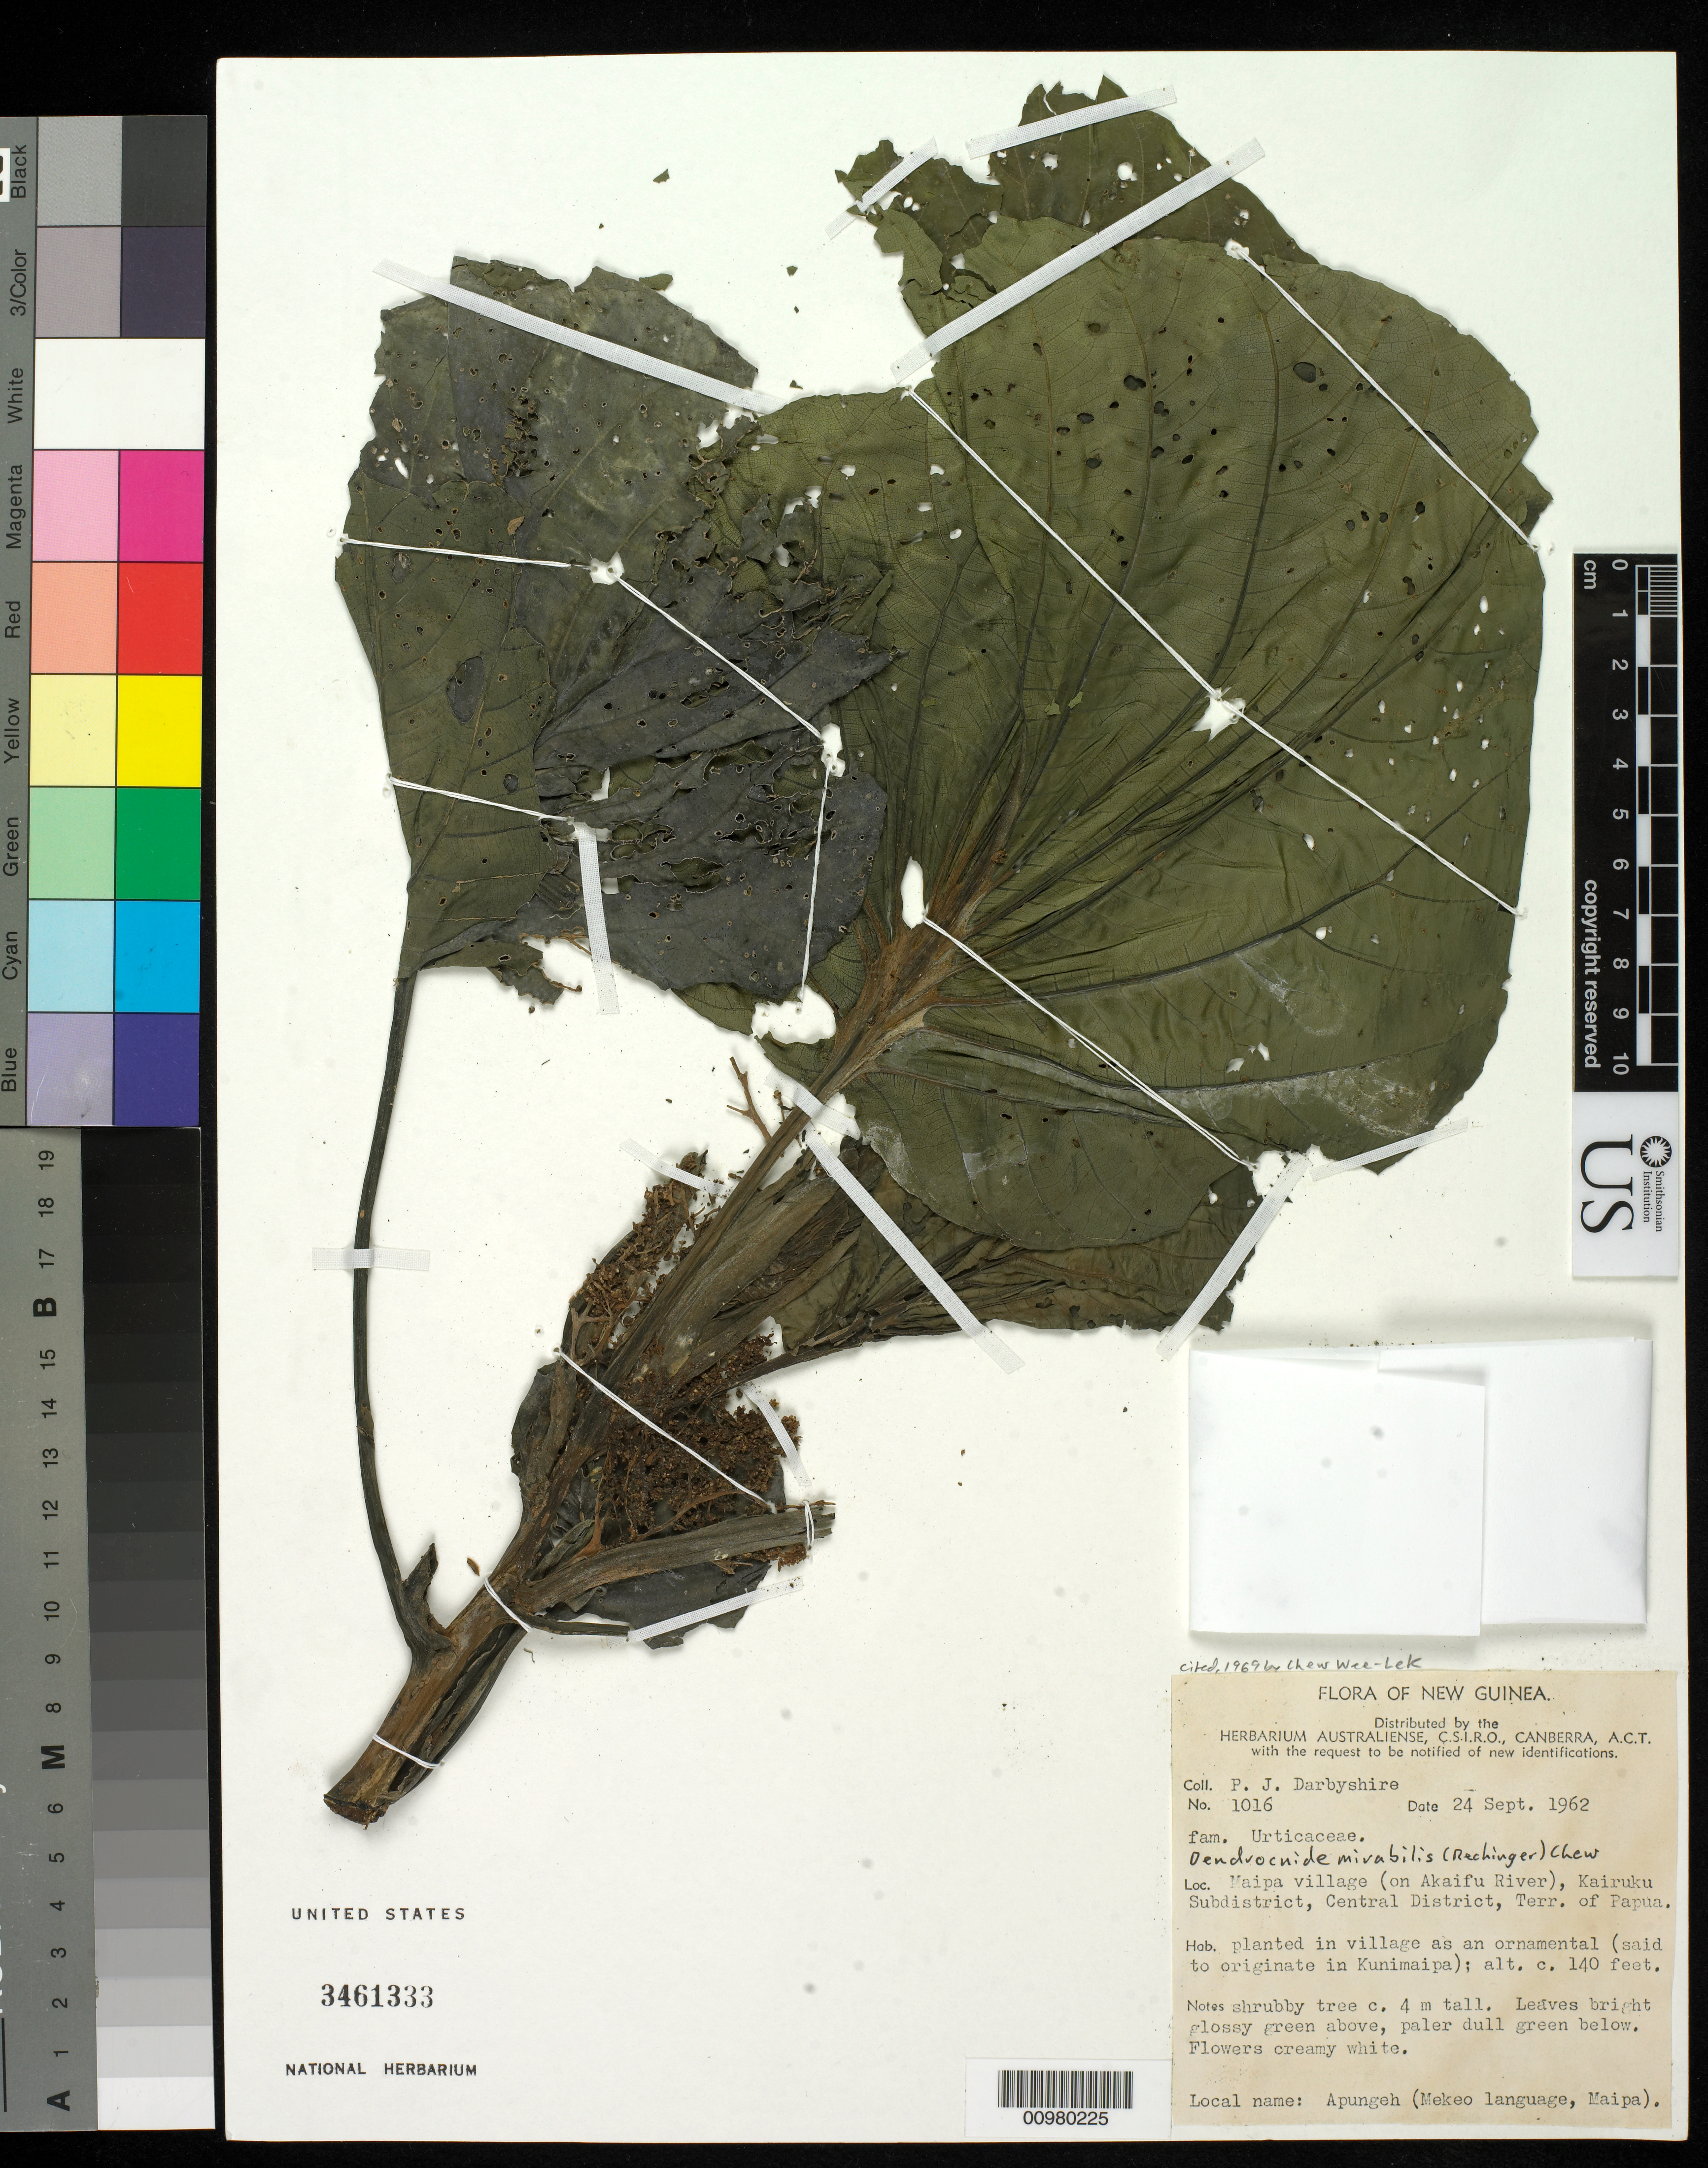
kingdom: Plantae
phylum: Tracheophyta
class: Magnoliopsida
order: Rosales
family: Urticaceae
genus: Dendrocnide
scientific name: Dendrocnide mirabilis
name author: (Rech.) Chew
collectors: P. Darbyshire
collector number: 1016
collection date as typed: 24 Sep 1962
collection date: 1962-09-24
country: Papua New Guinea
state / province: Central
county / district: Kairuku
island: New Guinea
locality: Maipa village (on Akaifu River)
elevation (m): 43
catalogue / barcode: US 3461333